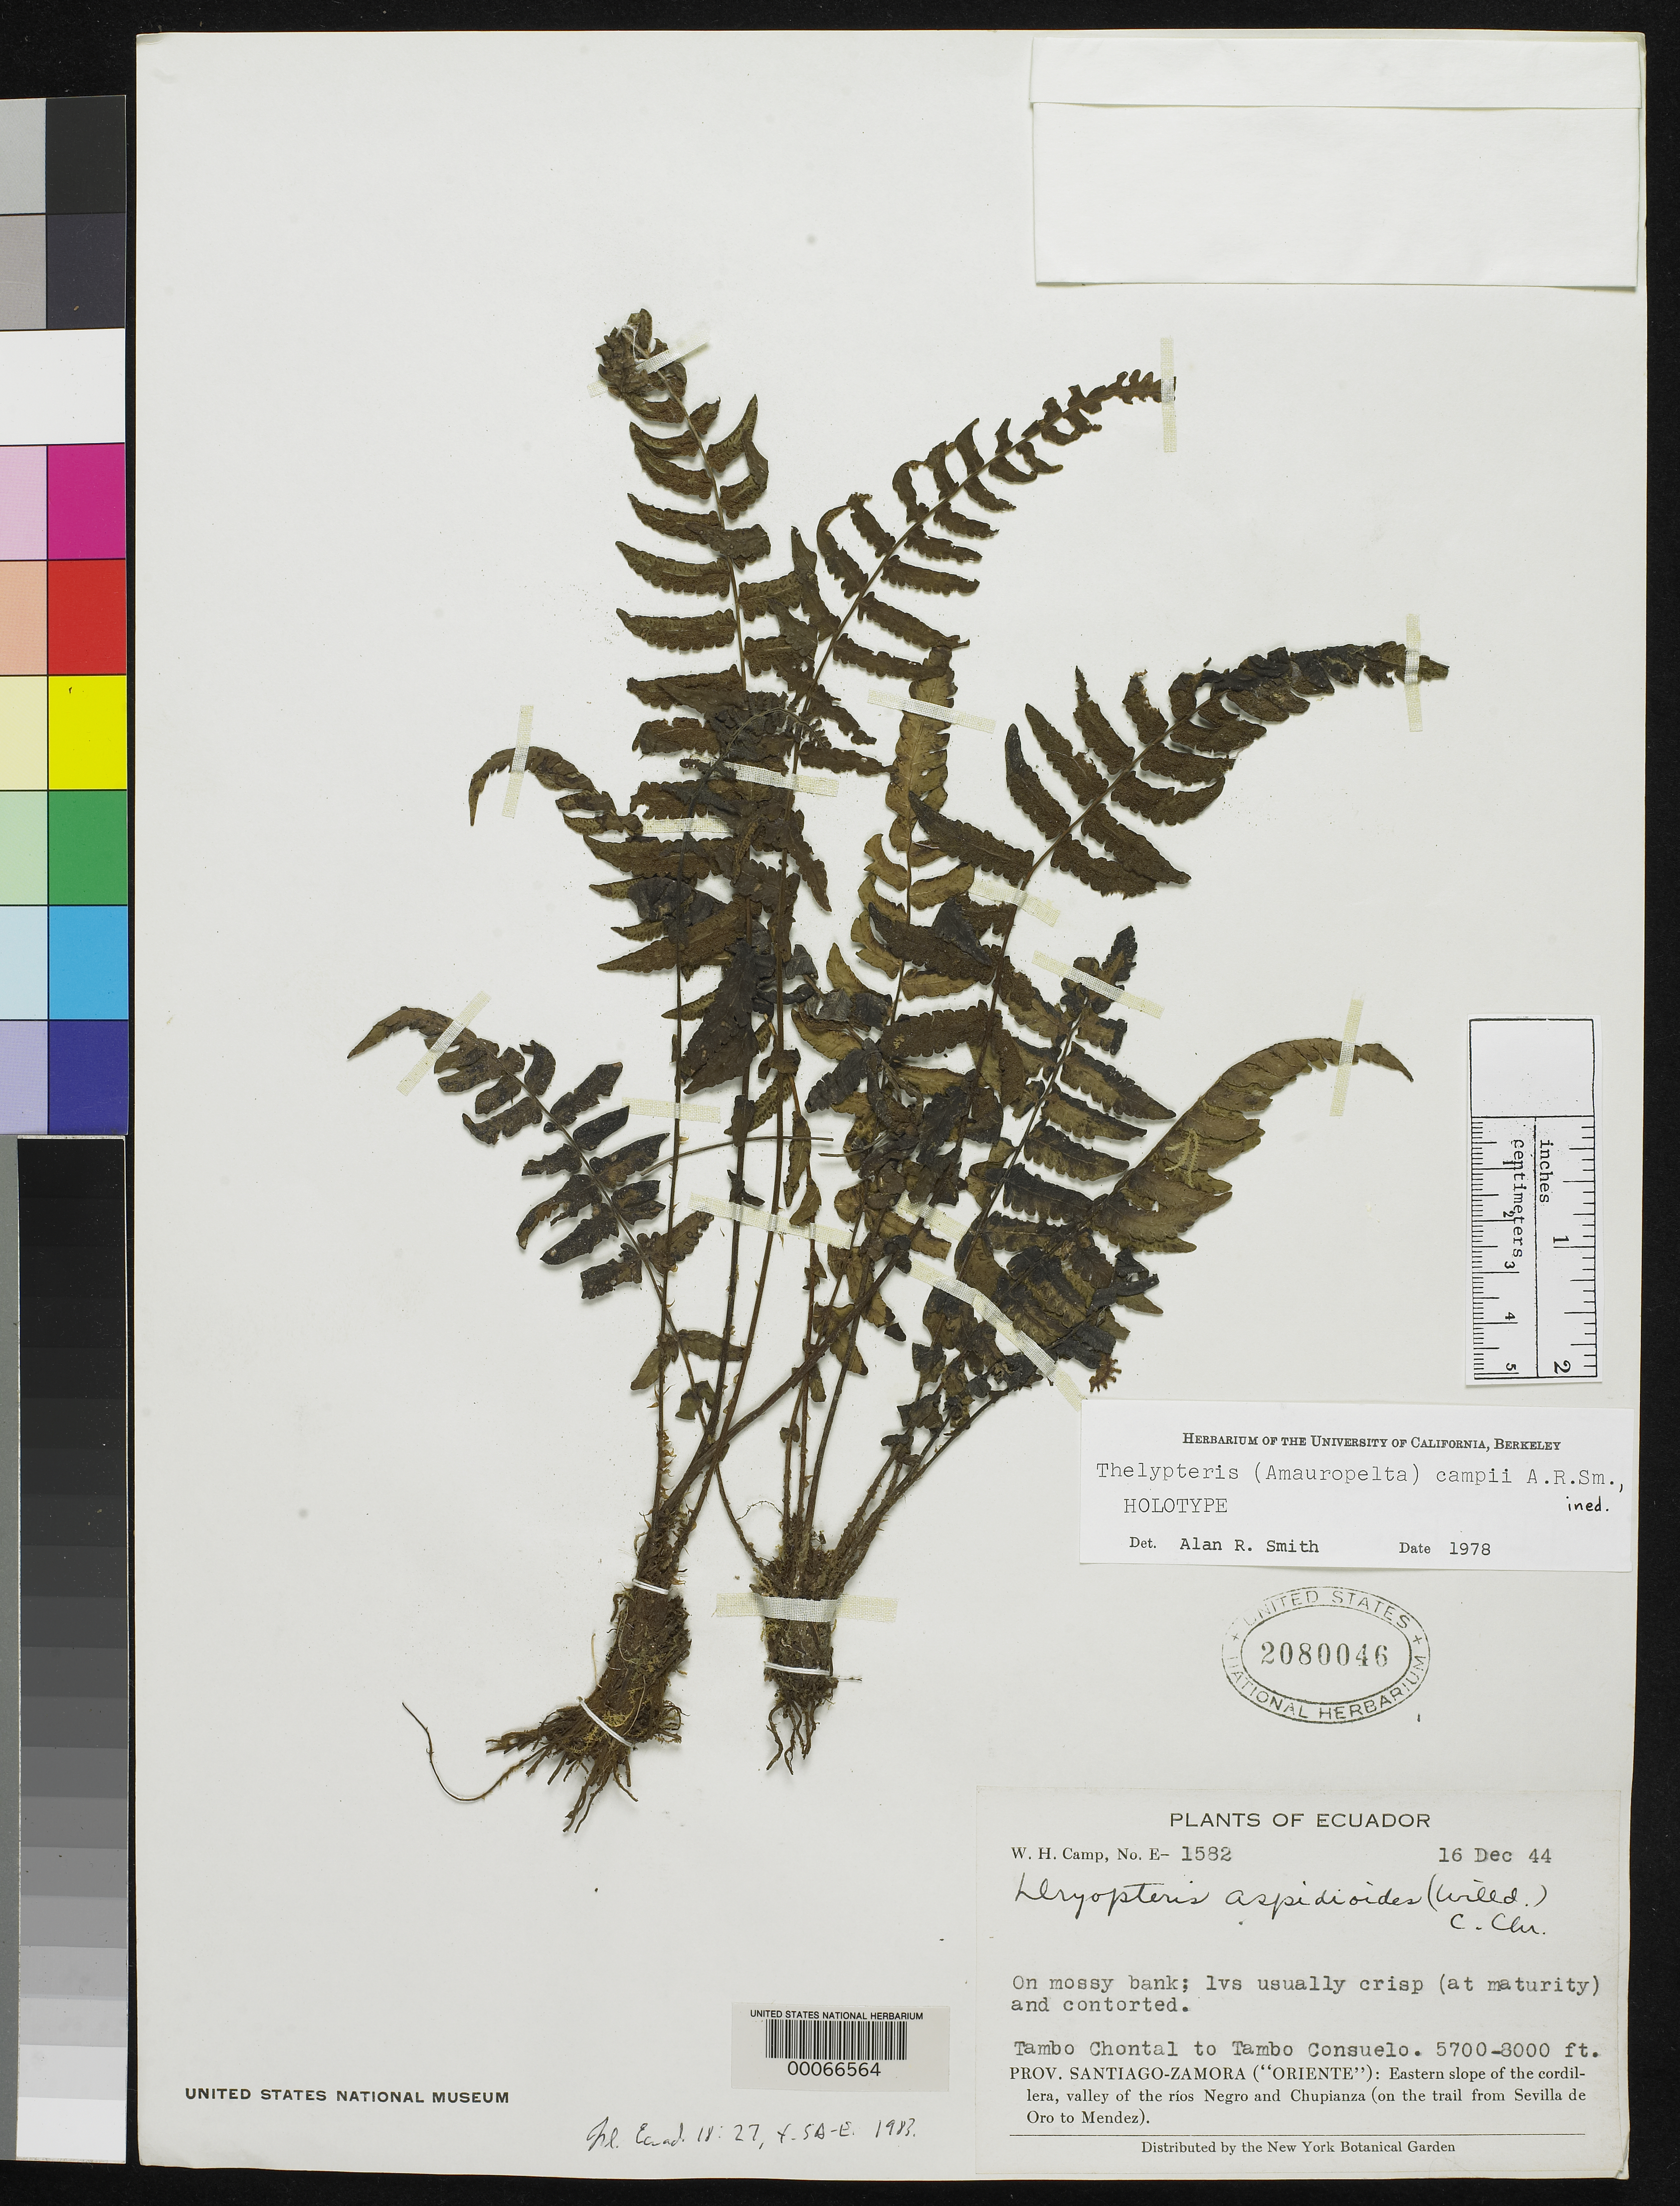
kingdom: Plantae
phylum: Tracheophyta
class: Polypodiopsida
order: Polypodiales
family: Thelypteridaceae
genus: Thelypteris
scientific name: Thelypteris campii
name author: A.R. Sm.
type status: Holotype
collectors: W. H. Camp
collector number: E-1582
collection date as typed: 16 Dec 1944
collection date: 1944-12-16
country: Ecuador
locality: Tambo Chontal to Tambo Consuela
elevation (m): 1737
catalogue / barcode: US 2080046